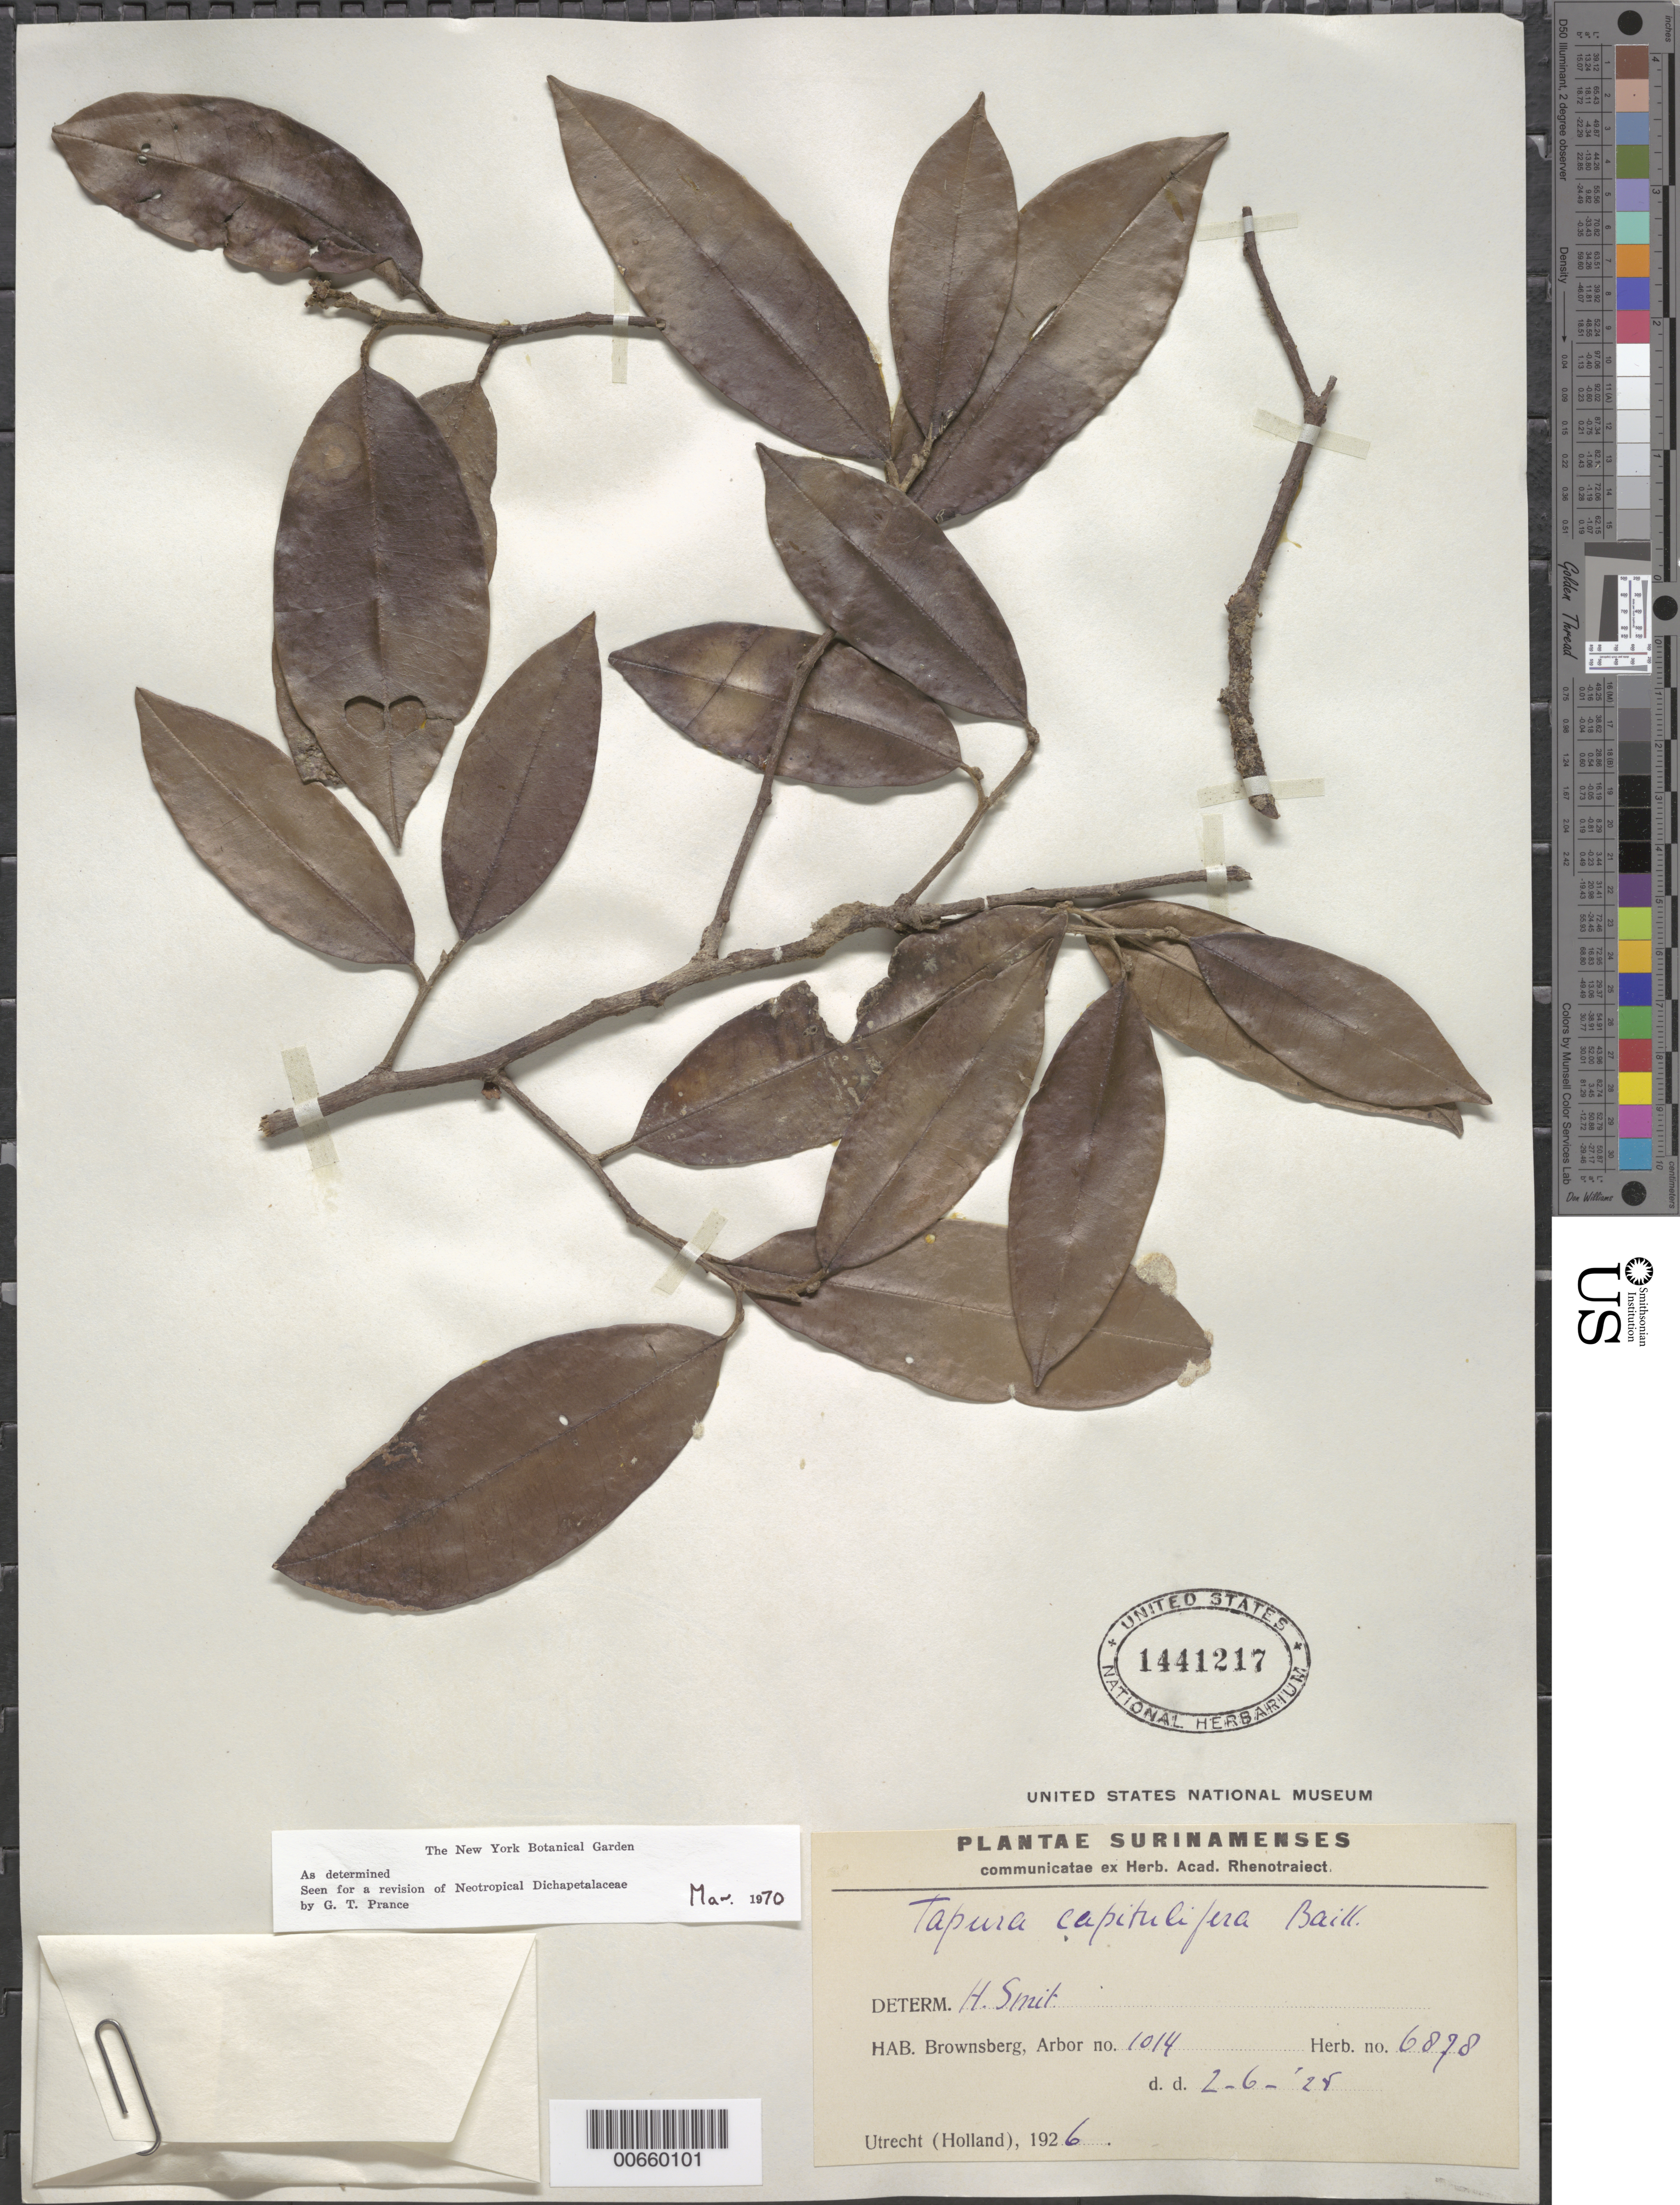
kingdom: Plantae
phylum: Tracheophyta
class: Magnoliopsida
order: Malpighiales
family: Dichapetalaceae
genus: Tapura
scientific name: Tapura capitulifera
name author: Baill.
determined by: Prance, G. T.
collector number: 6878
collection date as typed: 2-Jun-28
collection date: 1928-06-02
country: Suriname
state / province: Brokopondo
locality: Brownsberg, Forest Reserve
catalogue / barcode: US 1441217